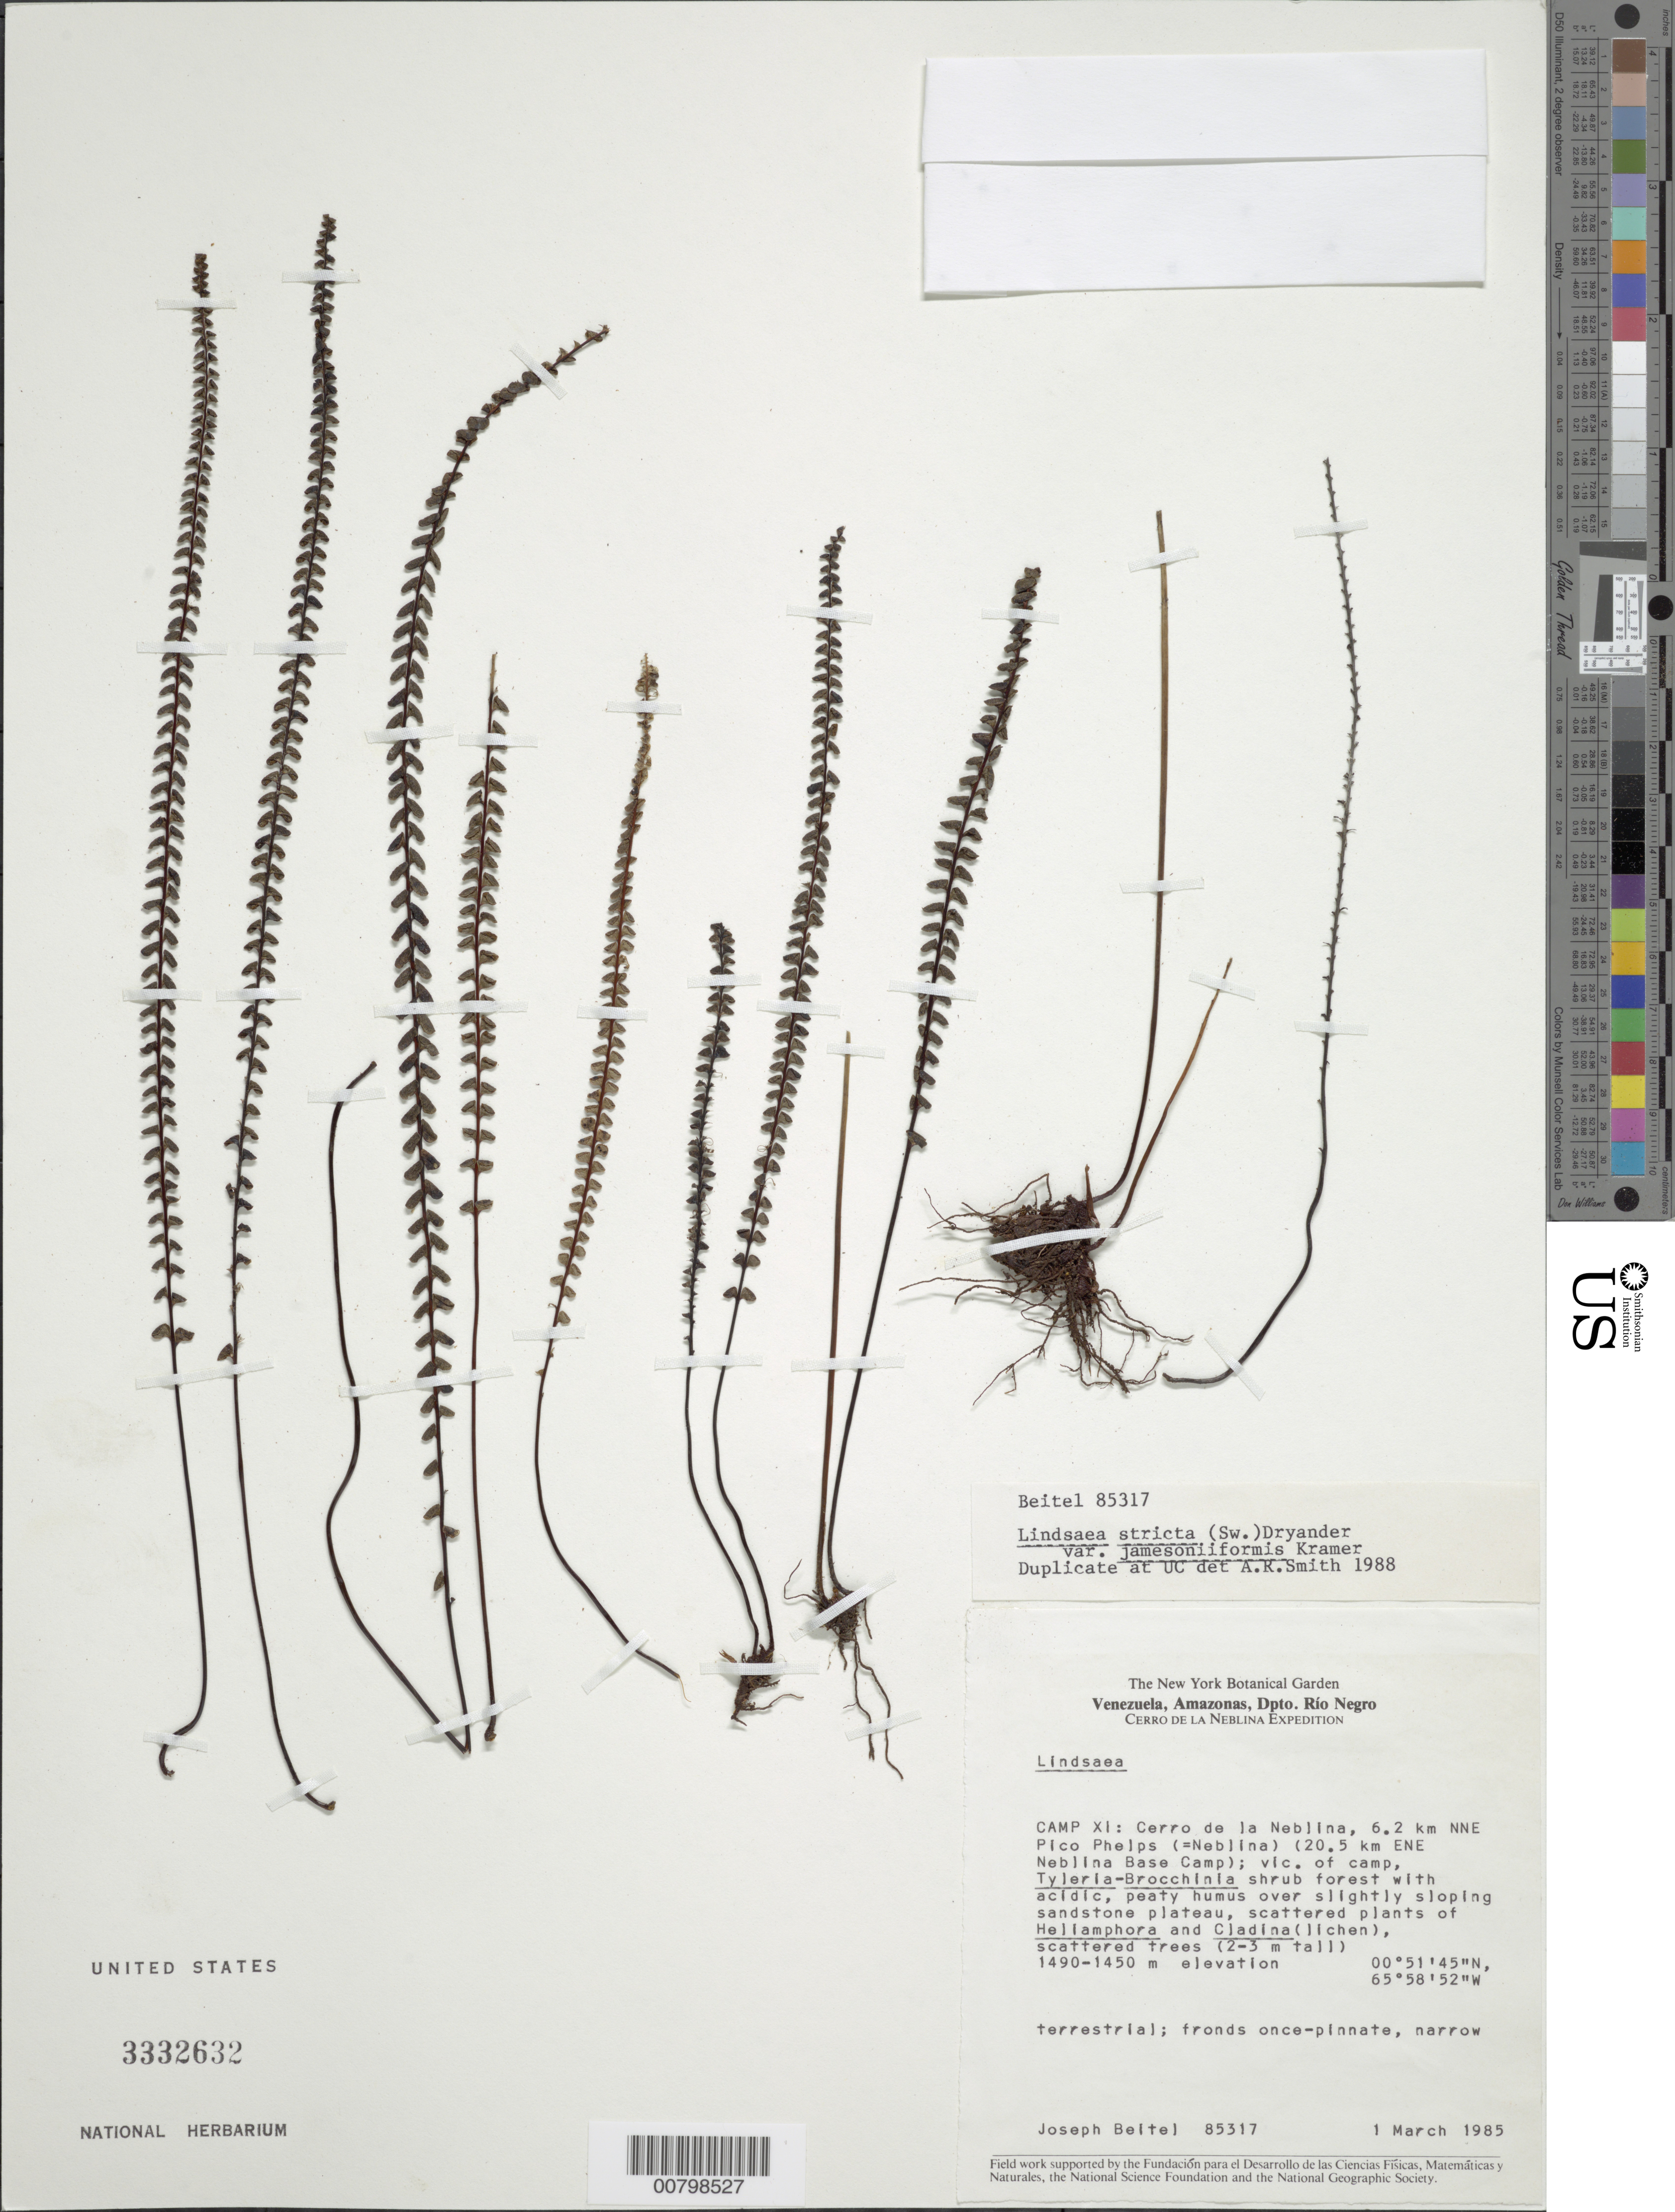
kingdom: Plantae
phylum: Tracheophyta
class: Polypodiopsida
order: Polypodiales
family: Lindsaeaceae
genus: Lindsaea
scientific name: Lindsaea stricta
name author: (Sw.) Dryand.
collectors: J. M. Beitel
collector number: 85317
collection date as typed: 1-Mar-85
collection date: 1985-03-01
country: Venezuela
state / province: Amazonas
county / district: Río Negro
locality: Cerro de la Neblina, Camp XI, 6.2 km NNE Pico Phelps (= Neblina) (20.5 km ENE Neblina Base Camp), along stream (Caño Beiltel) S of camp, running between plateau of camp and steep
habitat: Tyleria-Brocchinia shrub forest with acidic, peaty humus over slifhtly sloping sandstone plateau, scattered plants of Hallamphora and Cladina(llchen)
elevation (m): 1450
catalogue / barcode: US 3332632